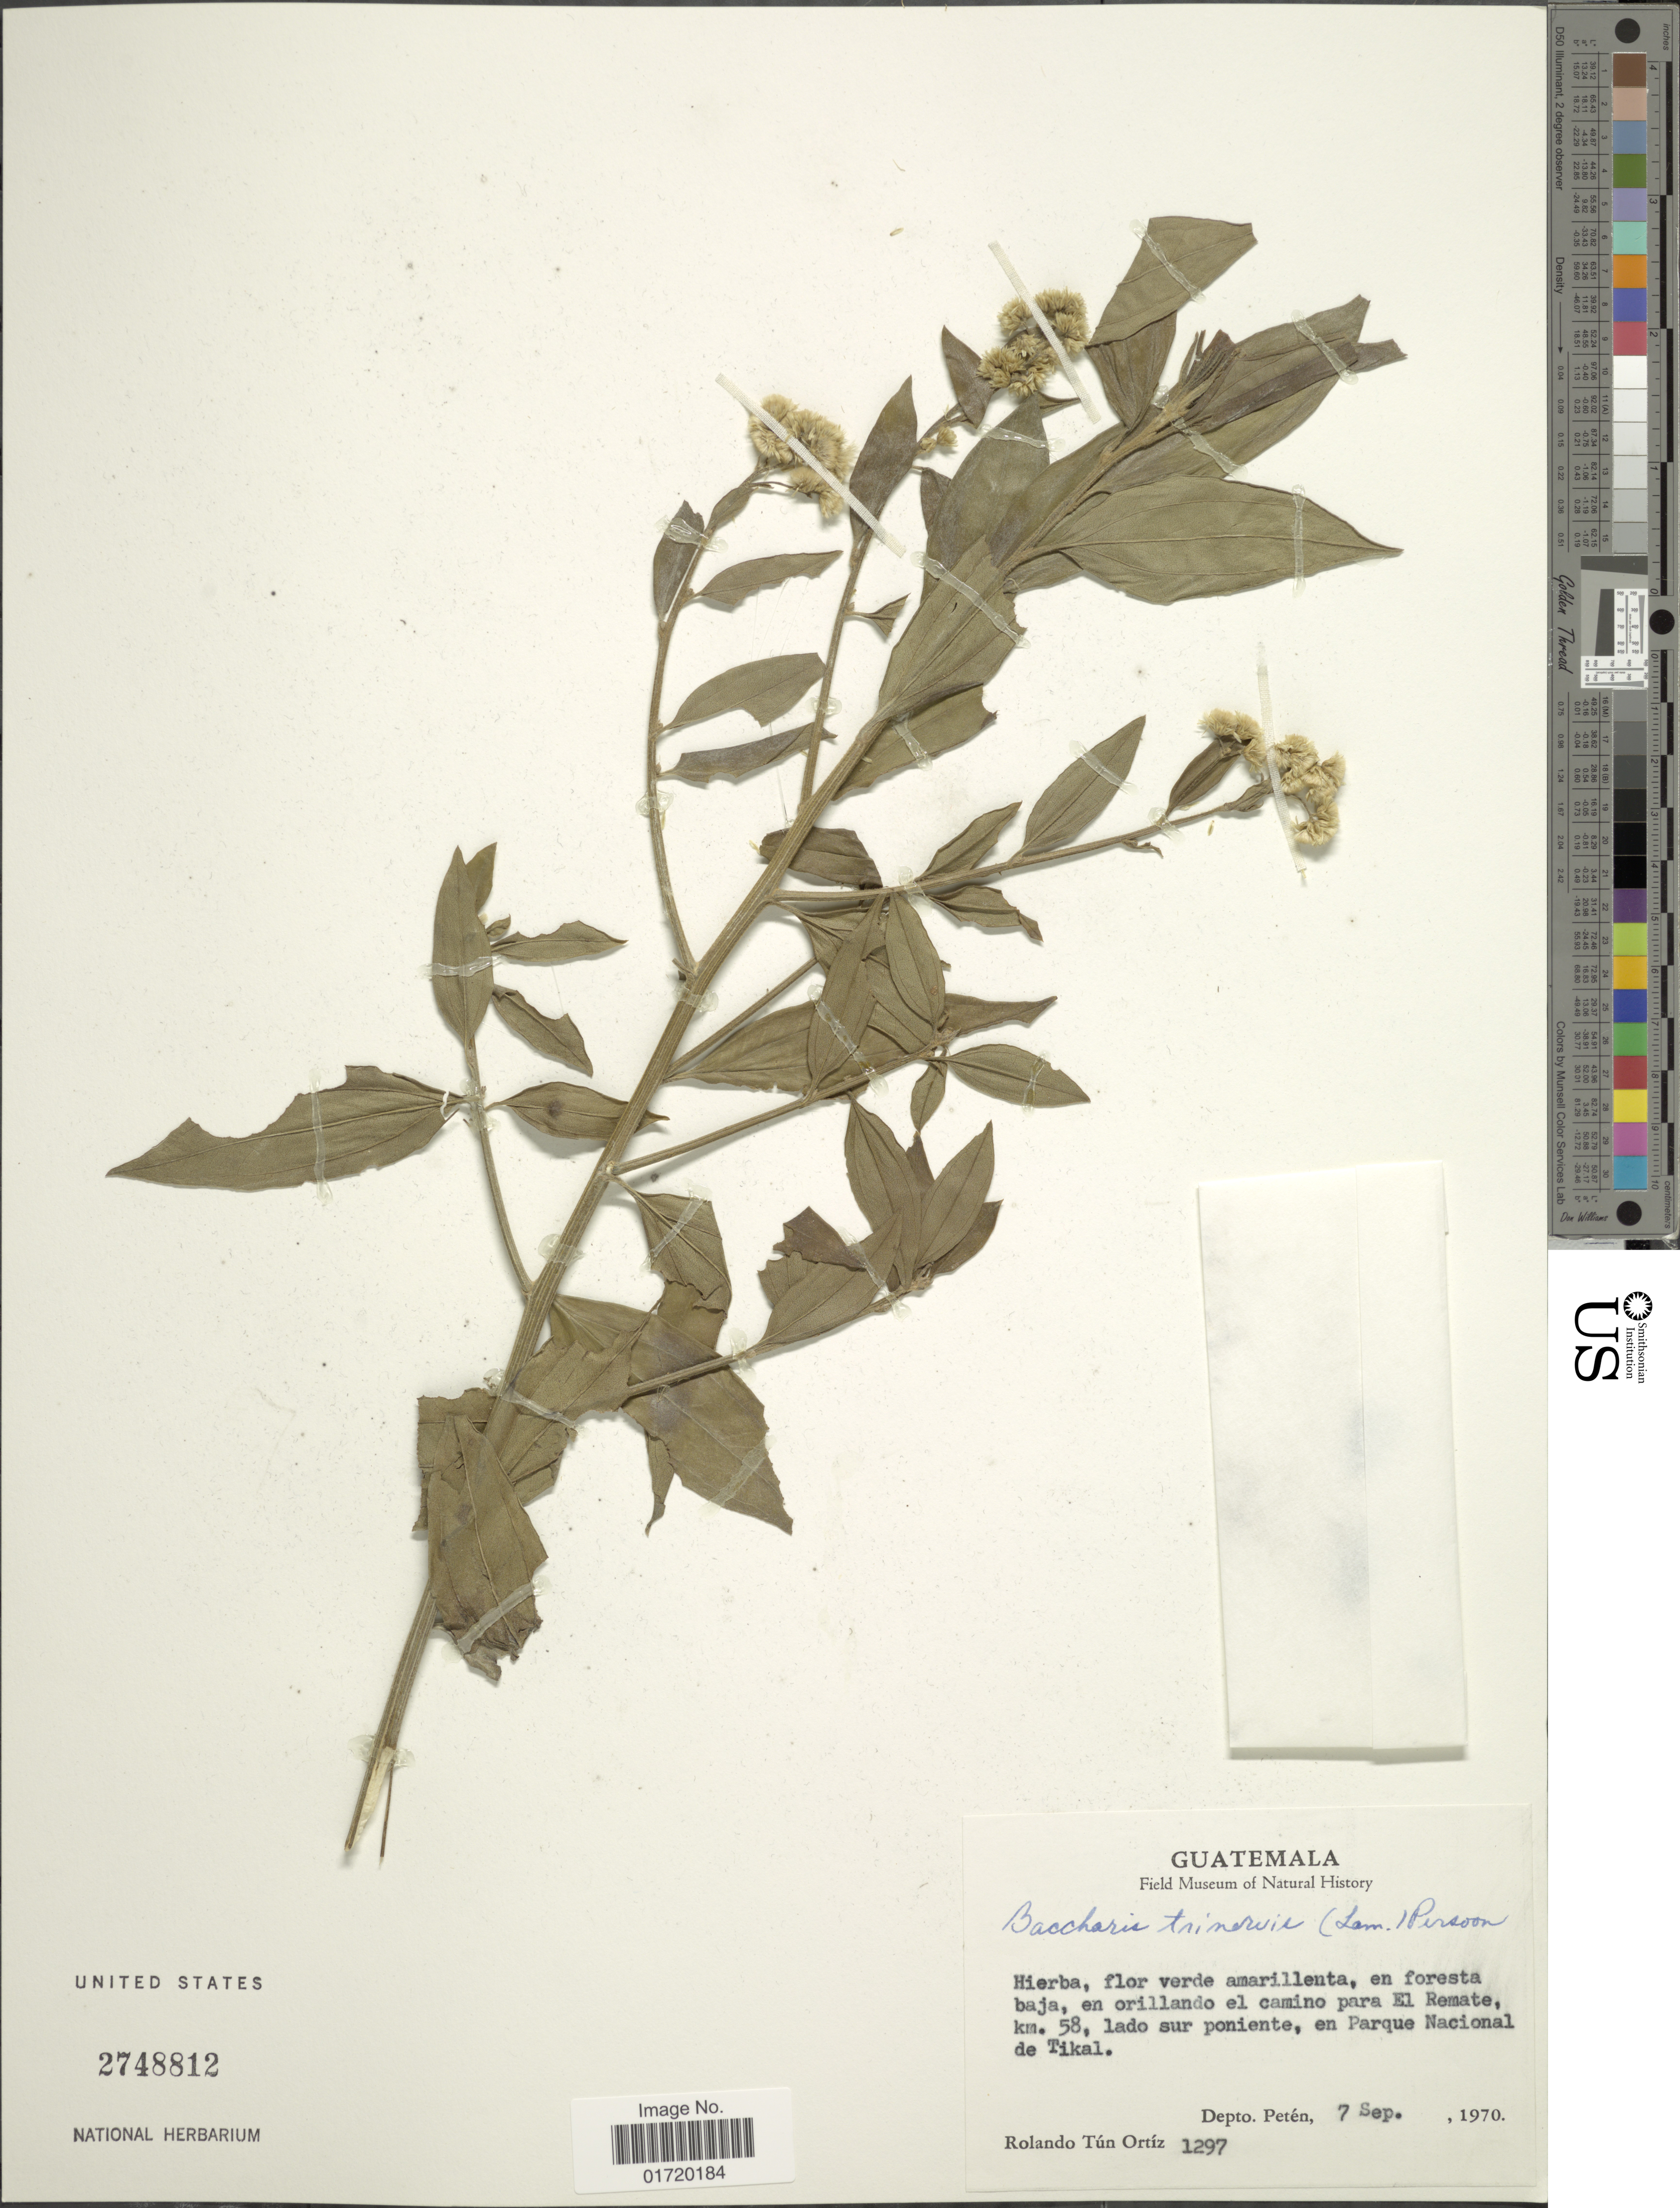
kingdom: Plantae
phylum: Tracheophyta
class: Magnoliopsida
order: Asterales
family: Asteraceae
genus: Baccharis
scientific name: Baccharis trinervis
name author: (Lam.) Pers.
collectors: R. T. Ortíz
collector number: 1297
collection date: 1970-09-07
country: Guatemala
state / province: El Petén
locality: El camino para El Remate, km 58, en Parque Nacional de Tikal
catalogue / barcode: US 2748812